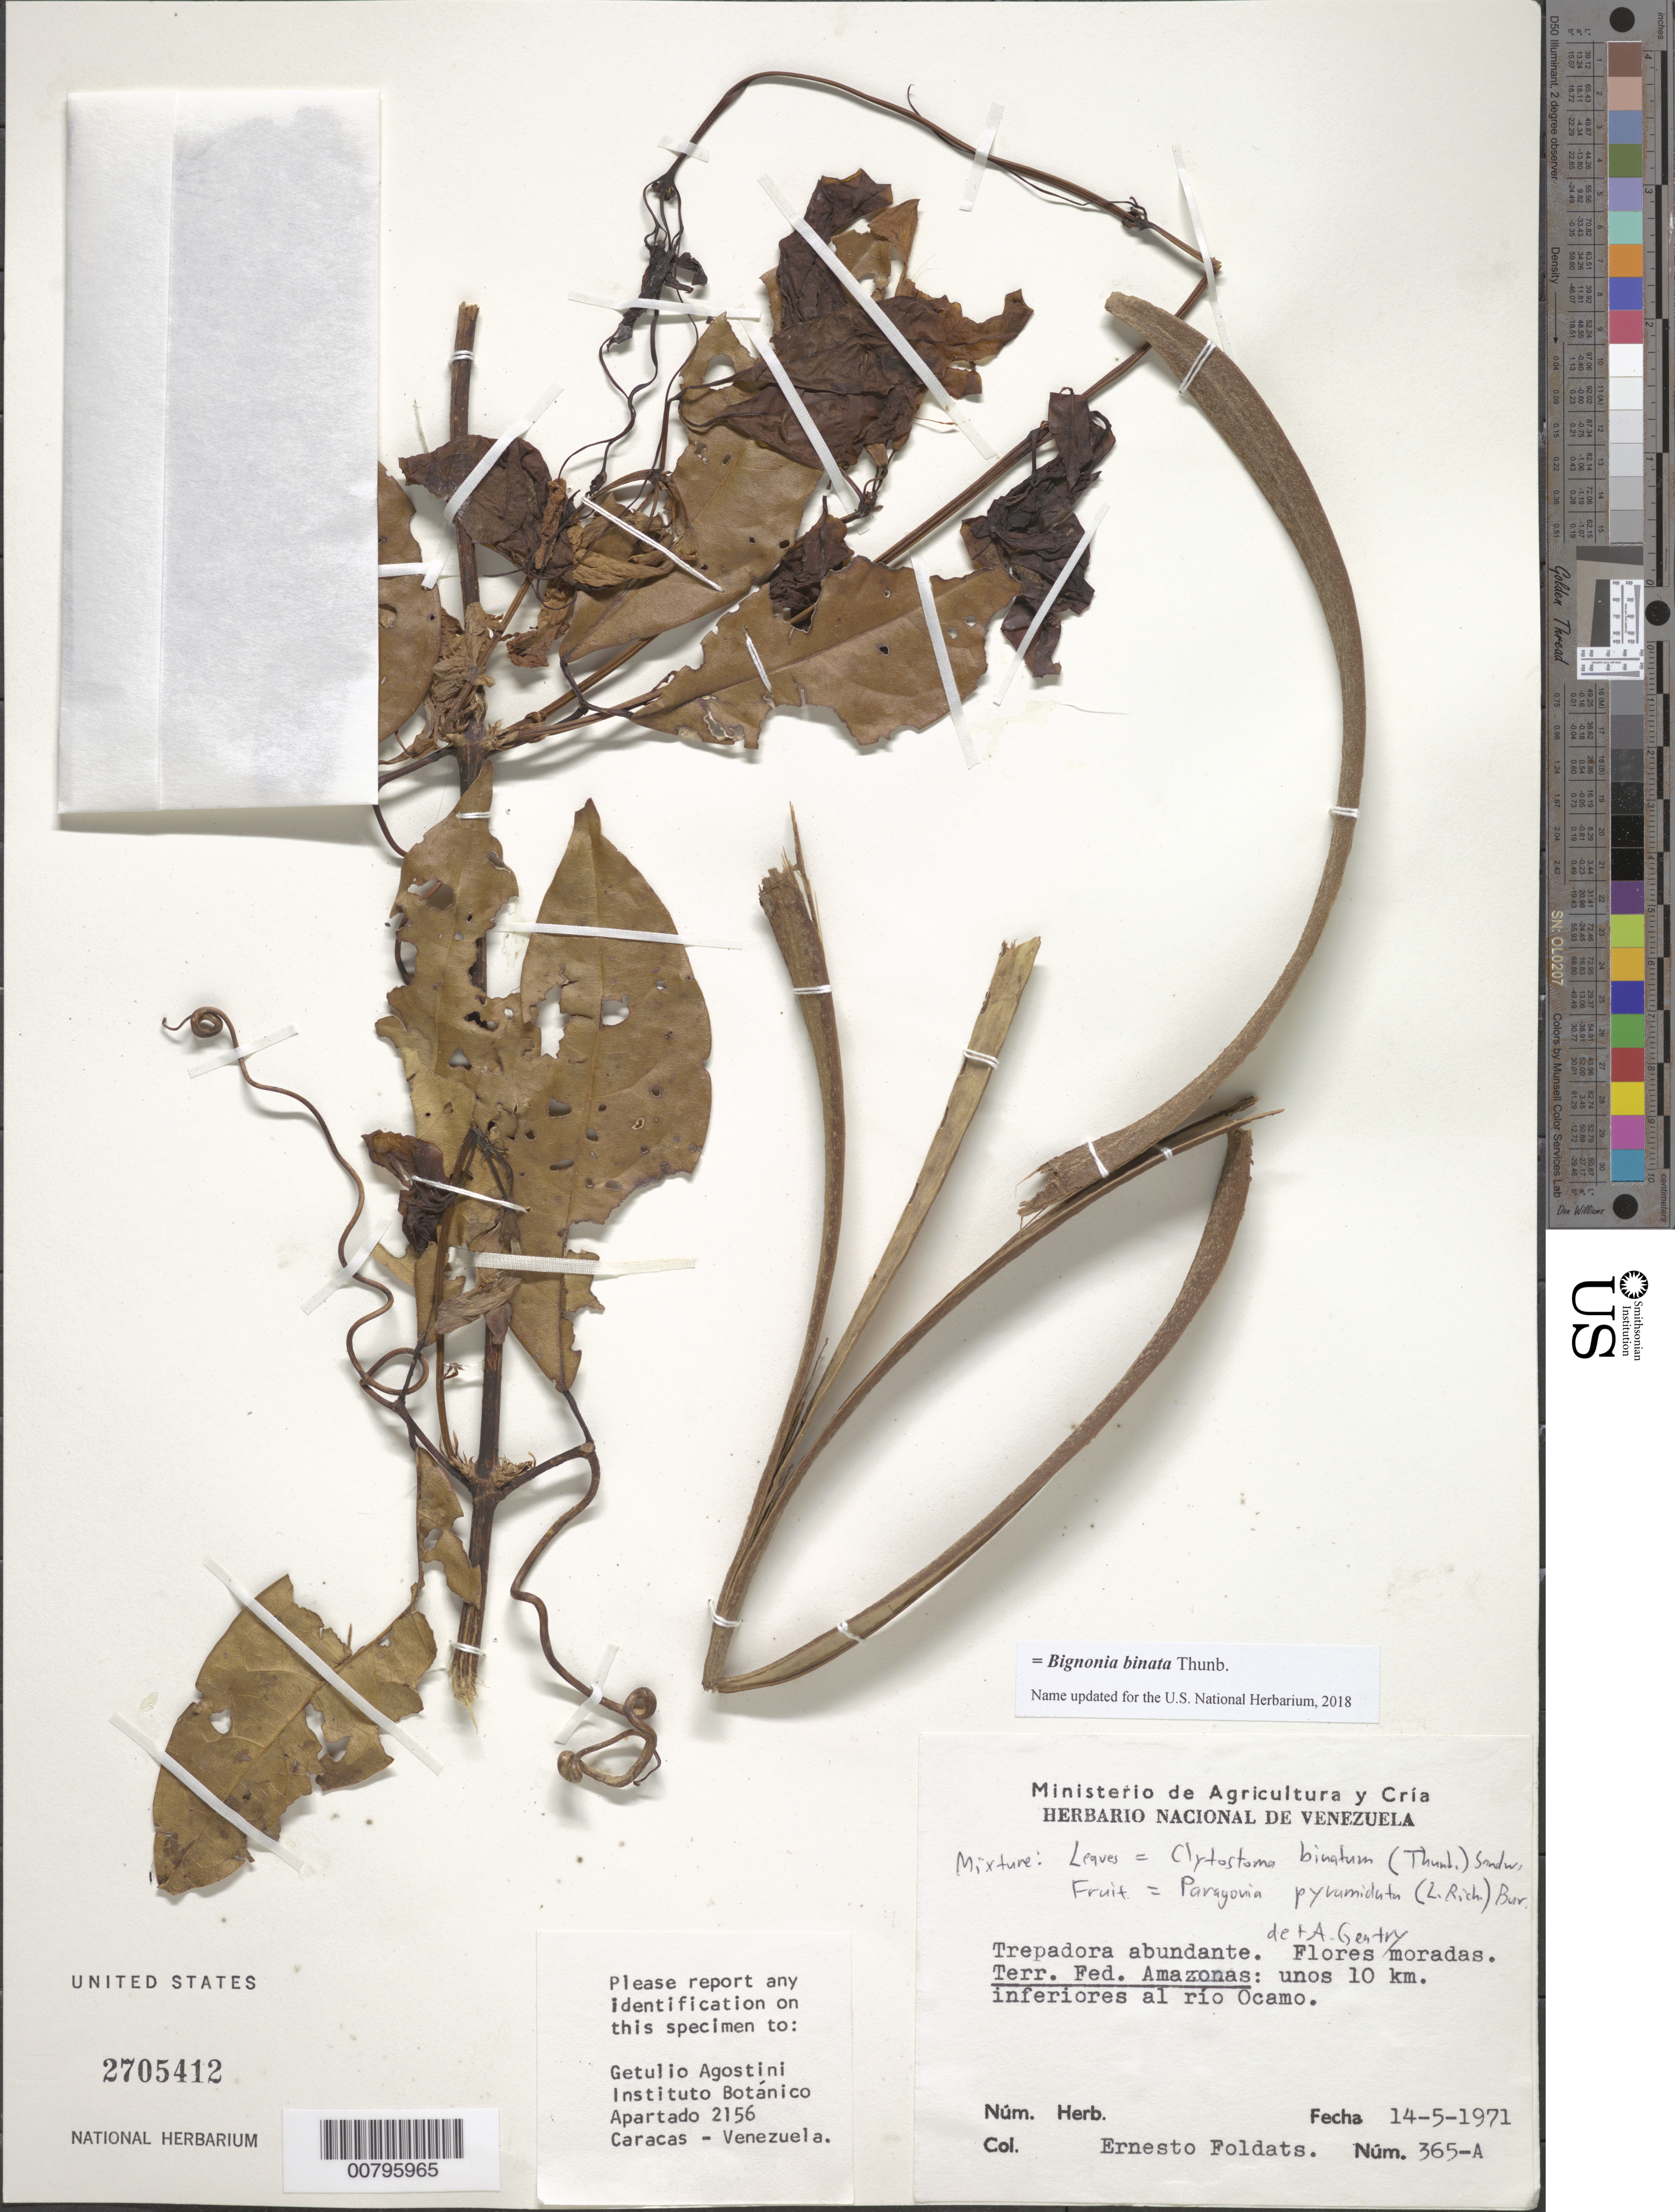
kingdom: Plantae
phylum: Tracheophyta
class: Magnoliopsida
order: Lamiales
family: Bignoniaceae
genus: Bignonia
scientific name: Bignonia binata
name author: Thunb.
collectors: E. Foldats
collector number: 365 A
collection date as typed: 14-May-71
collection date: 1971-05-14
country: Venezuela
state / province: Amazonas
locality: Río Ocamo, 10 km inferíores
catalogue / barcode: US 2705412